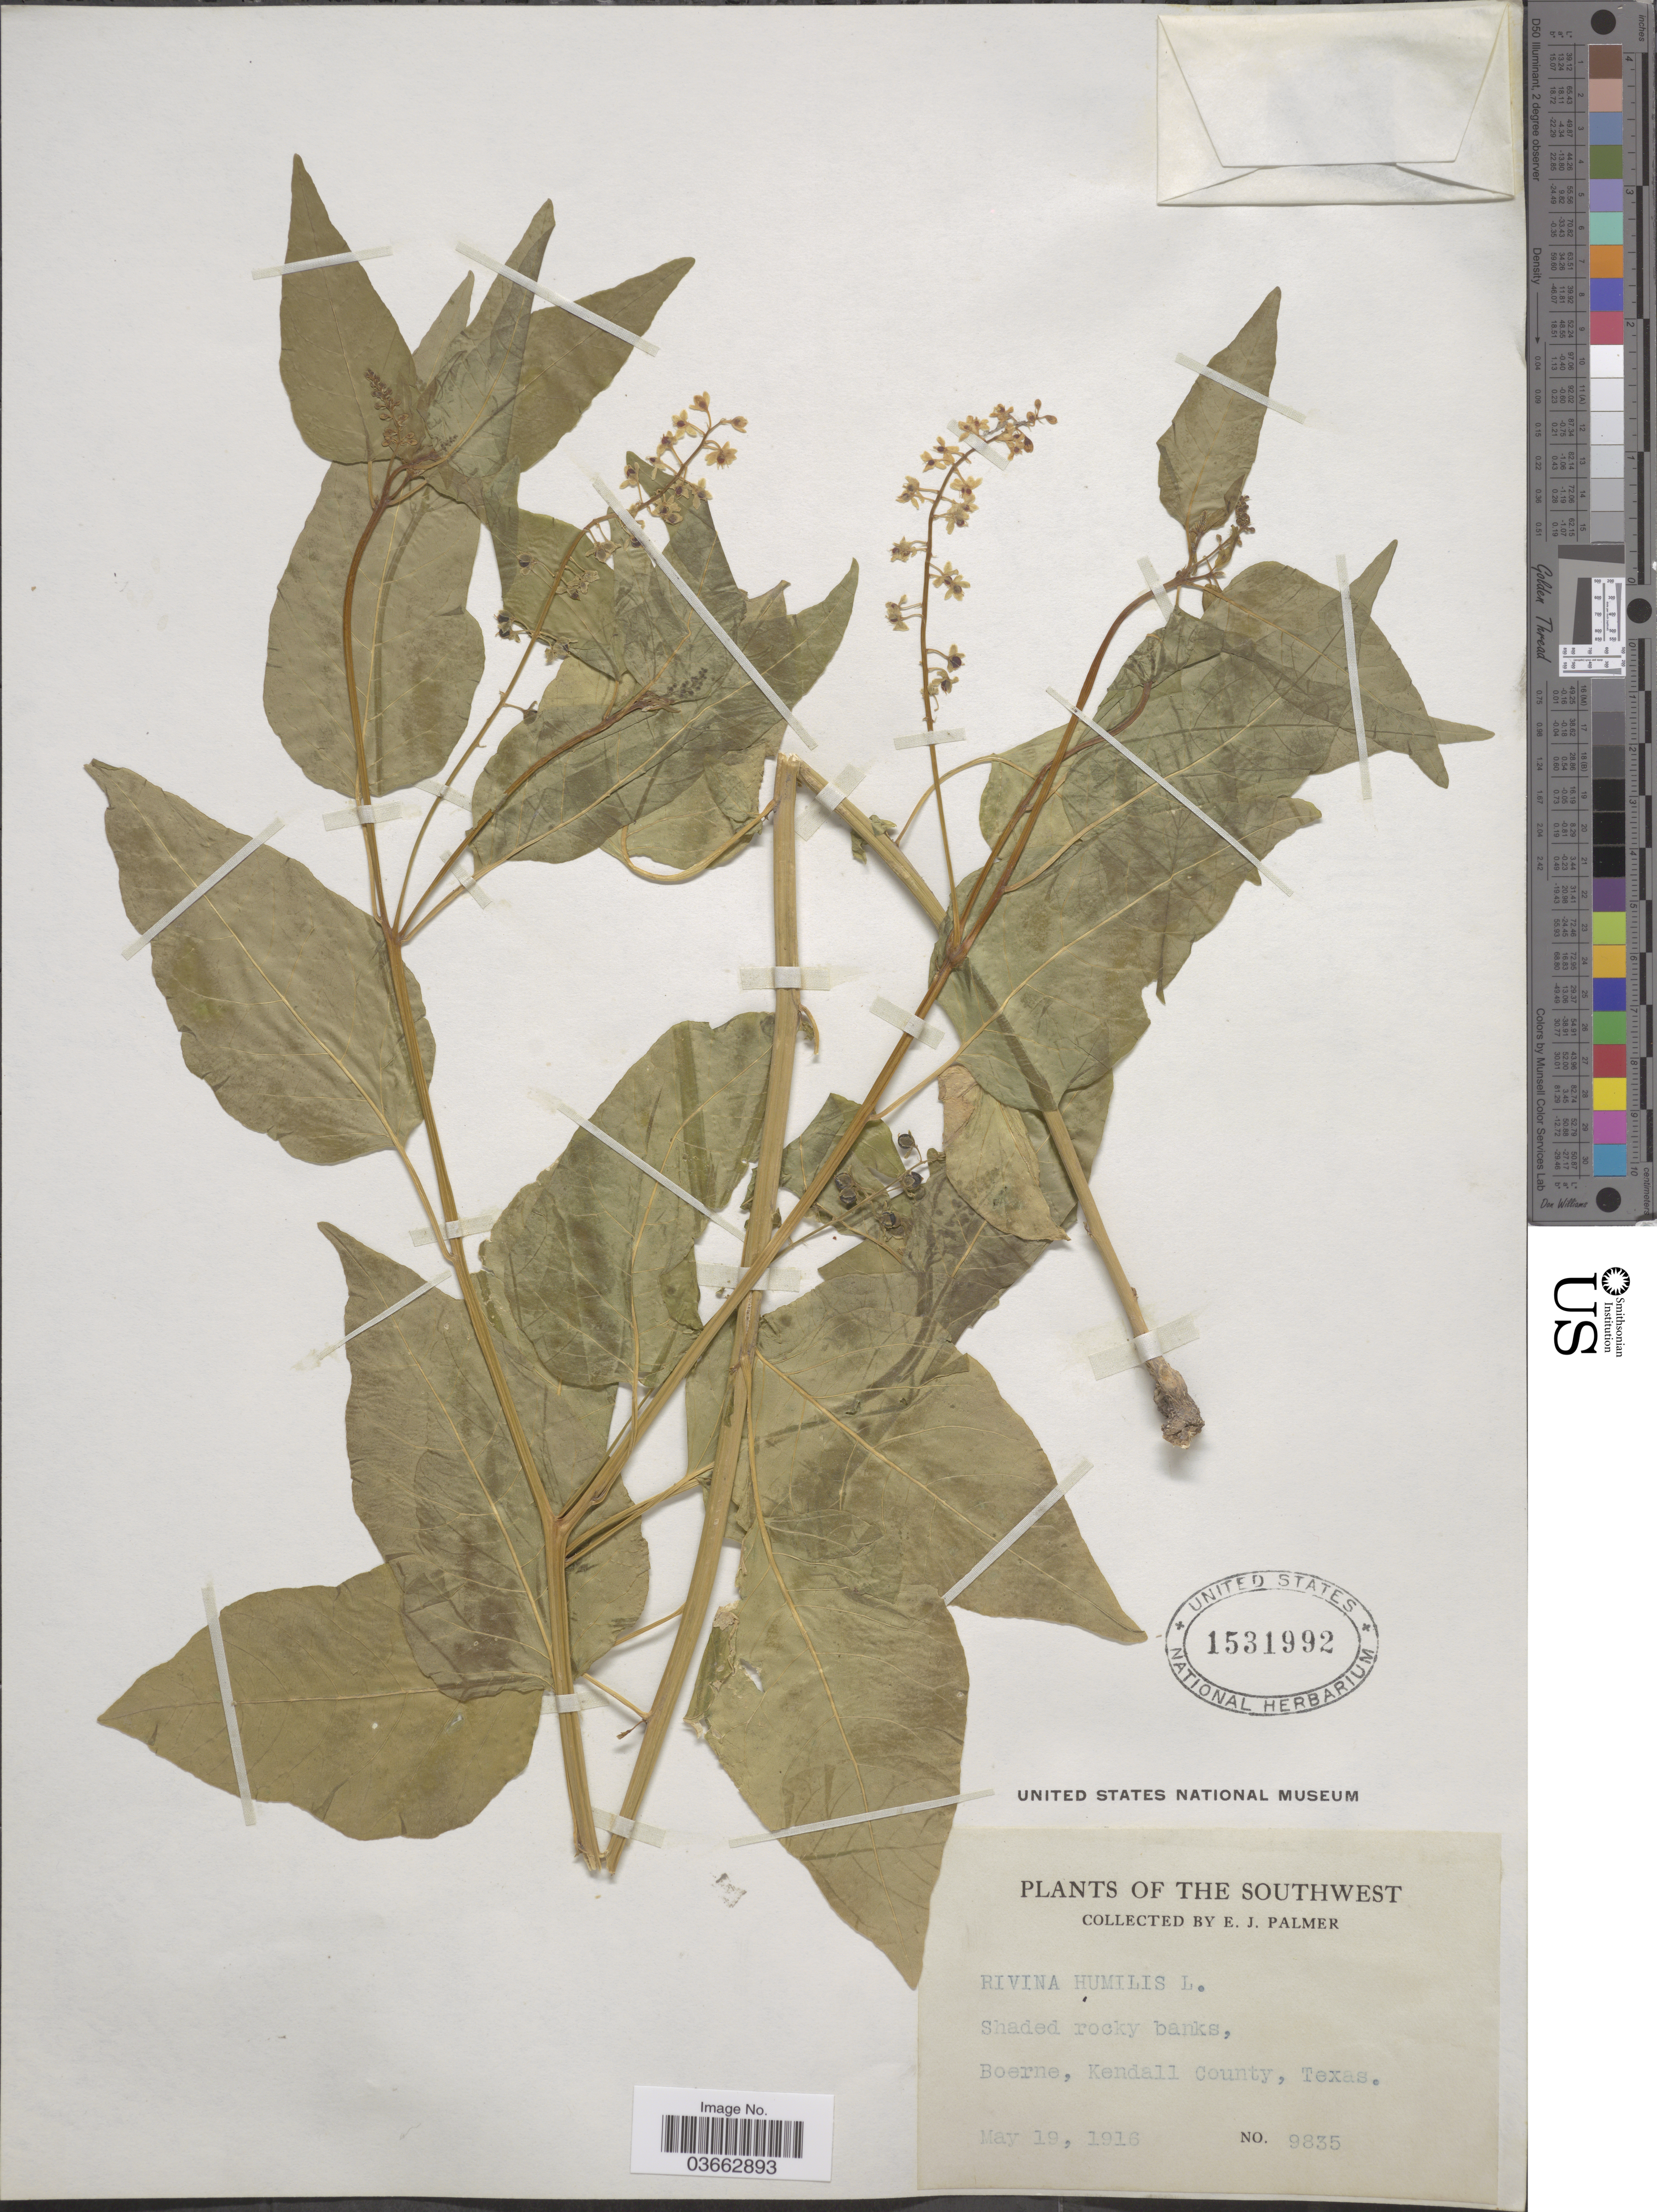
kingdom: Plantae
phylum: Tracheophyta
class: Magnoliopsida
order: Caryophyllales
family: Phytolaccaceae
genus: Rivina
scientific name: Rivina humilis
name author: L.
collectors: E. J. Palmer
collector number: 9835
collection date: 1916-05-19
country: United States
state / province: Texas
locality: Southwest, Boerne, Kendall County.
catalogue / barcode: US 1531992